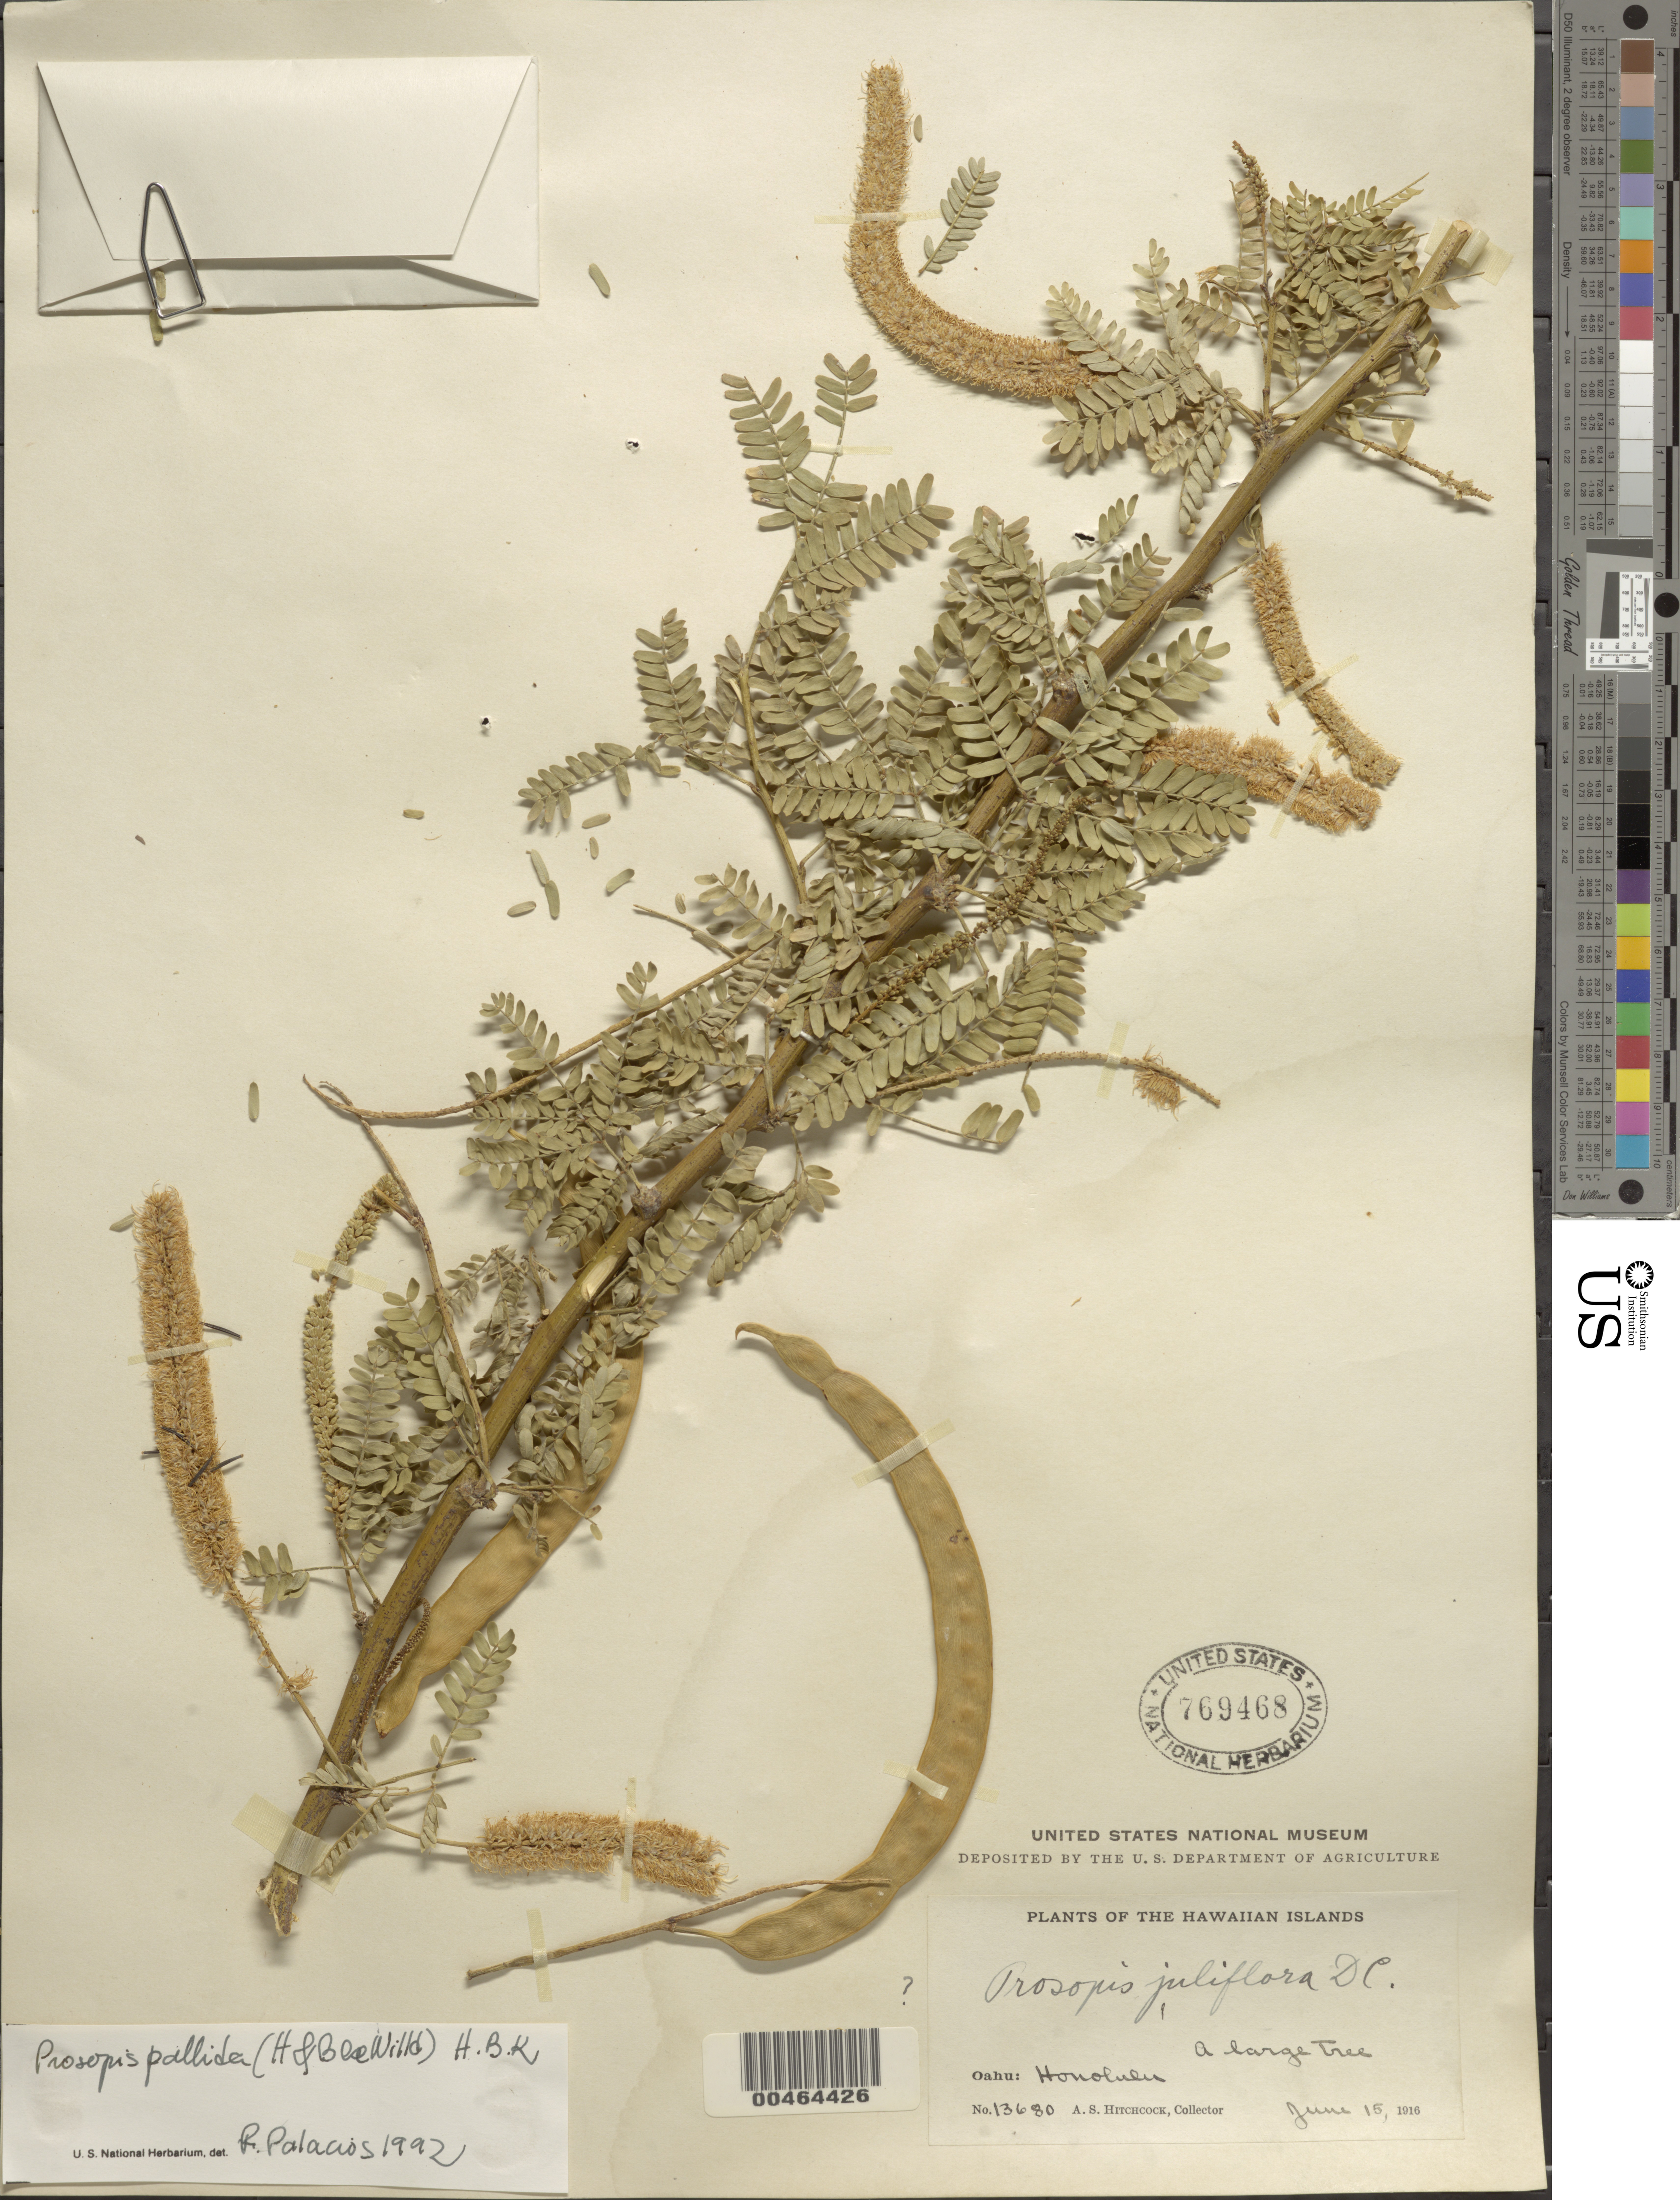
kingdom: Plantae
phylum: Tracheophyta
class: Magnoliopsida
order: Fabales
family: Fabaceae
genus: Neltuma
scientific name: Neltuma pallida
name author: (Humb. & Bonpl. ex Willd.) C. E. Hughes & G.P. Lewis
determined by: Wagner, W. L., (BOT), Smithsonian Institution - National Museum of Natural History (UNITED STATES)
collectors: A. S. Hitchcock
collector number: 13680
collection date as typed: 15 Jun 1916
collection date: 1916-06-15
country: United States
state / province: Hawaii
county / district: Honolulu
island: Oahu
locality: Honolulu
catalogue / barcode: US 769468